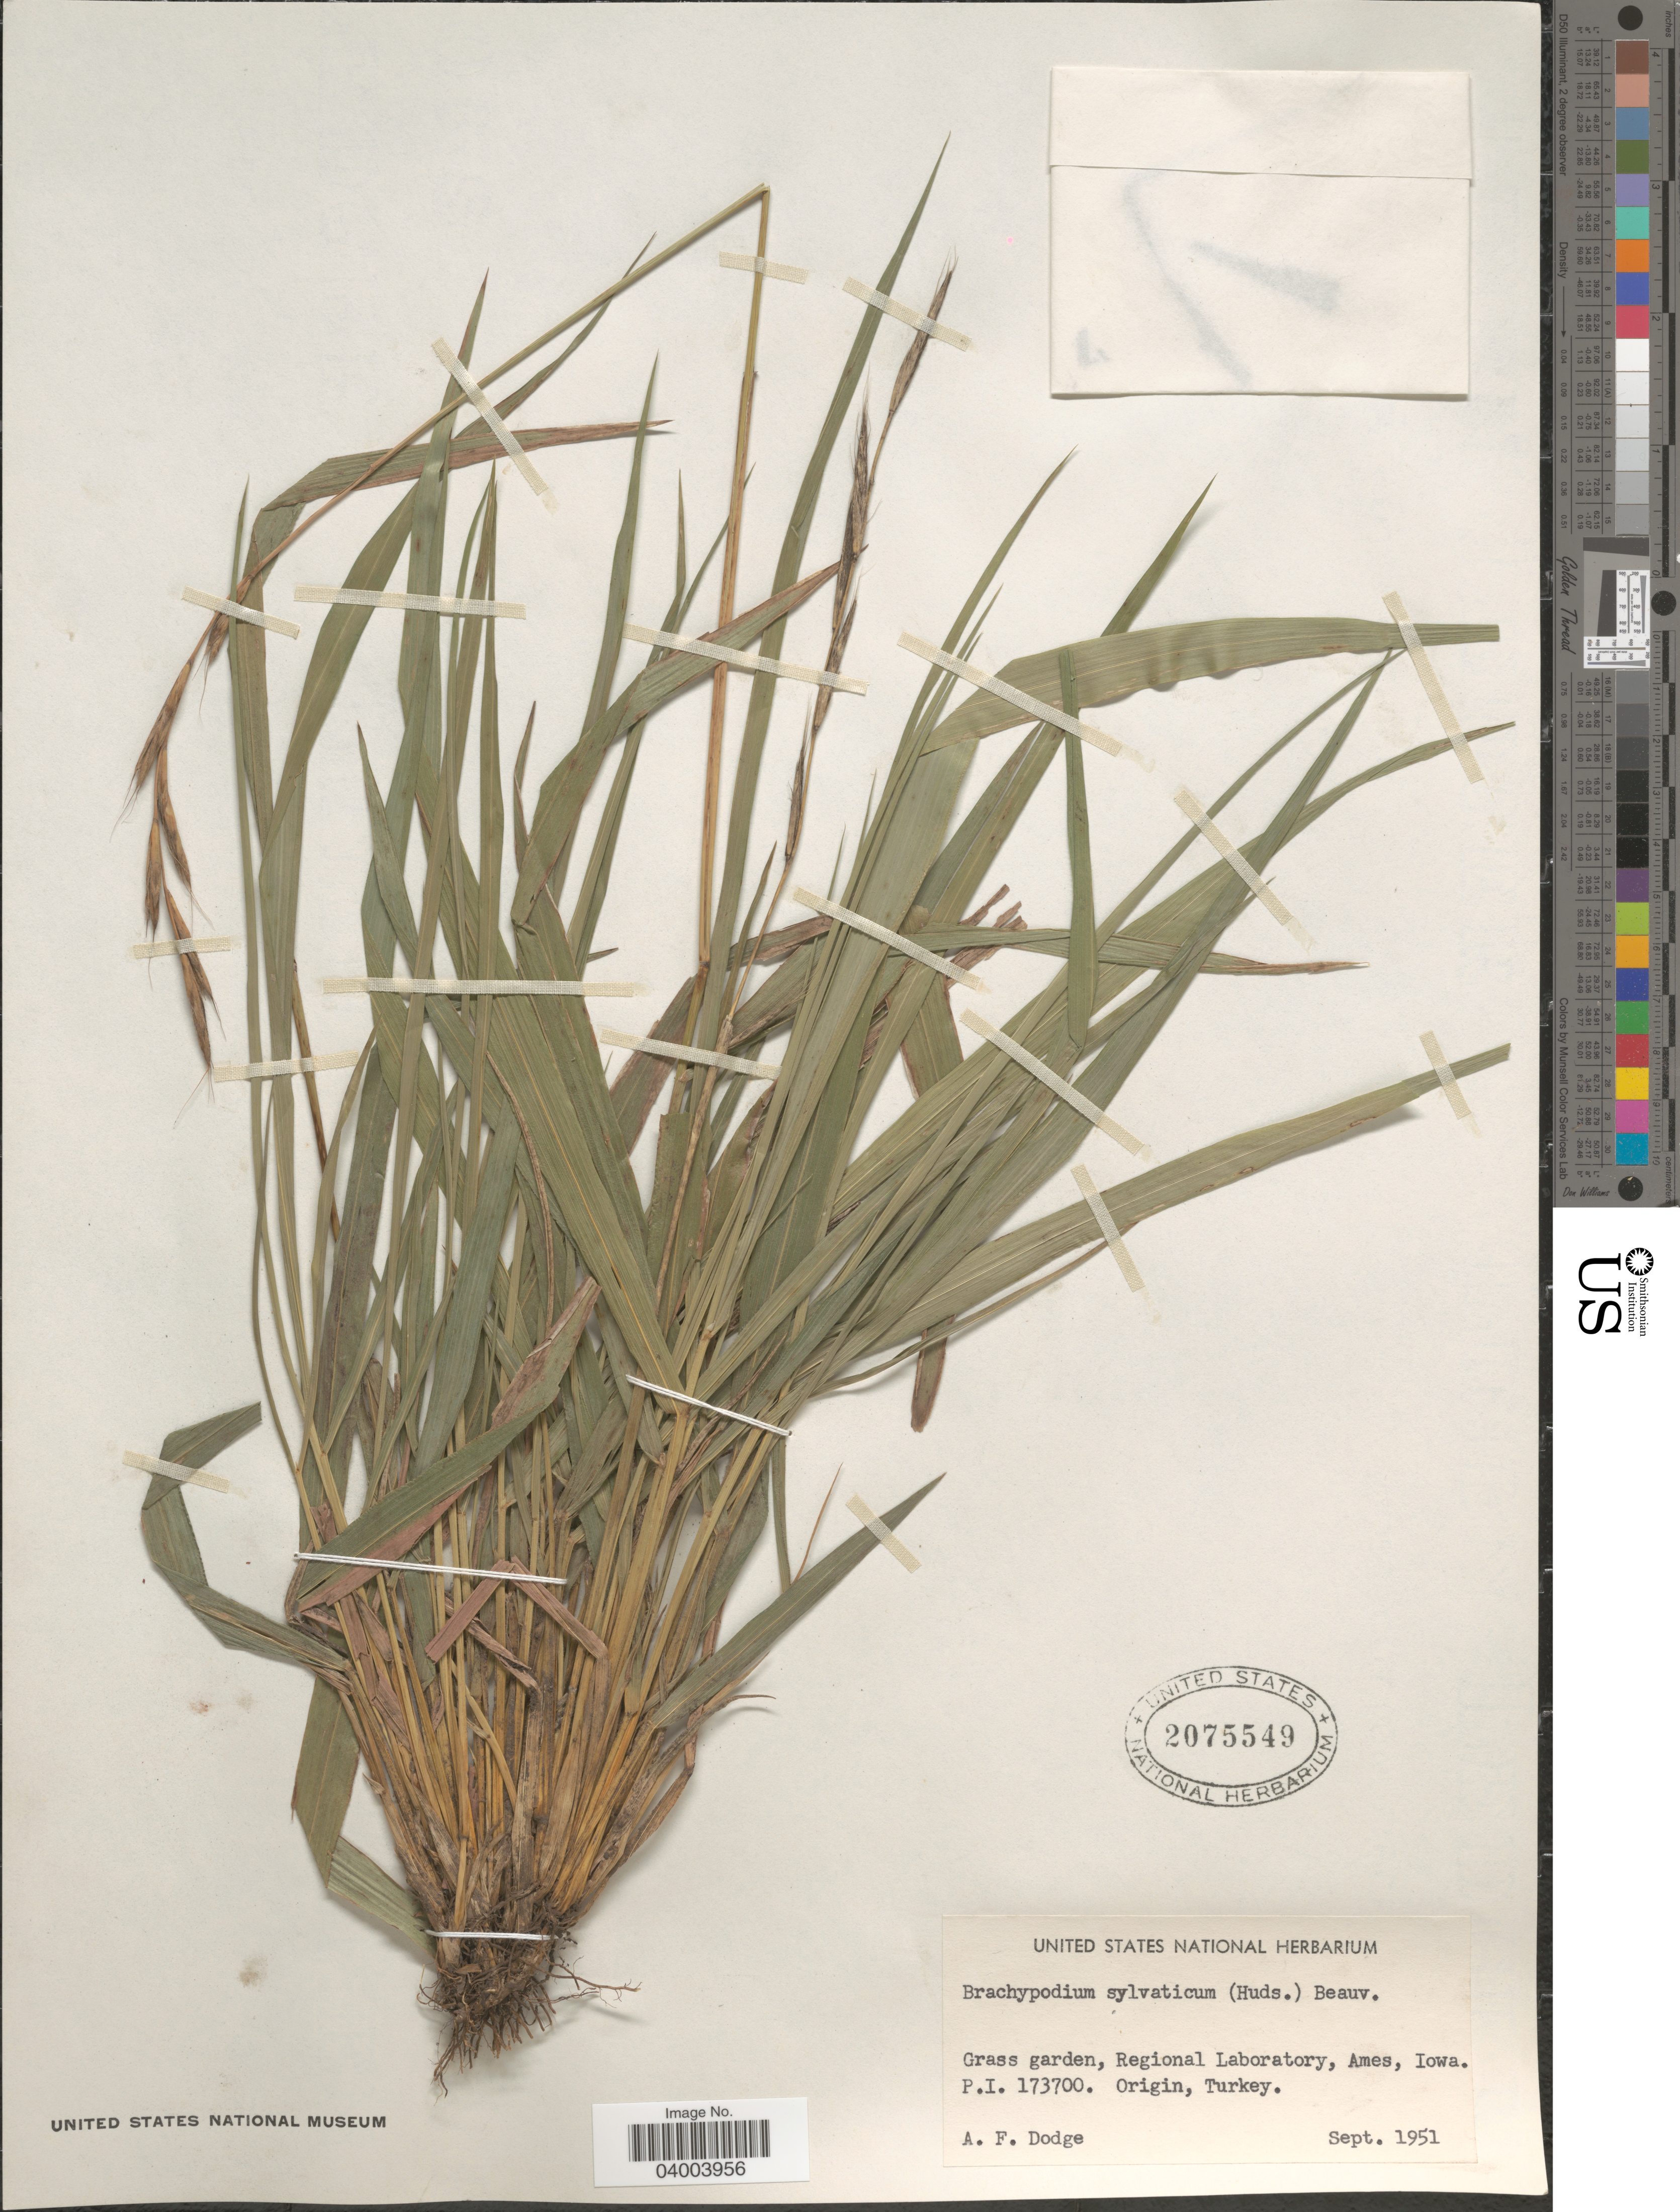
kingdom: Plantae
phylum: Tracheophyta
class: Liliopsida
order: Poales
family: Poaceae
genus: Brachypodium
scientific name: Brachypodium silvaticum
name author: (Huds.) P. Beauv.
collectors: A. Dodge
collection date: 1951-09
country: United States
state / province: Iowa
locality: Grass garden, Regional Laboratory, Ames.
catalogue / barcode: US 2075549